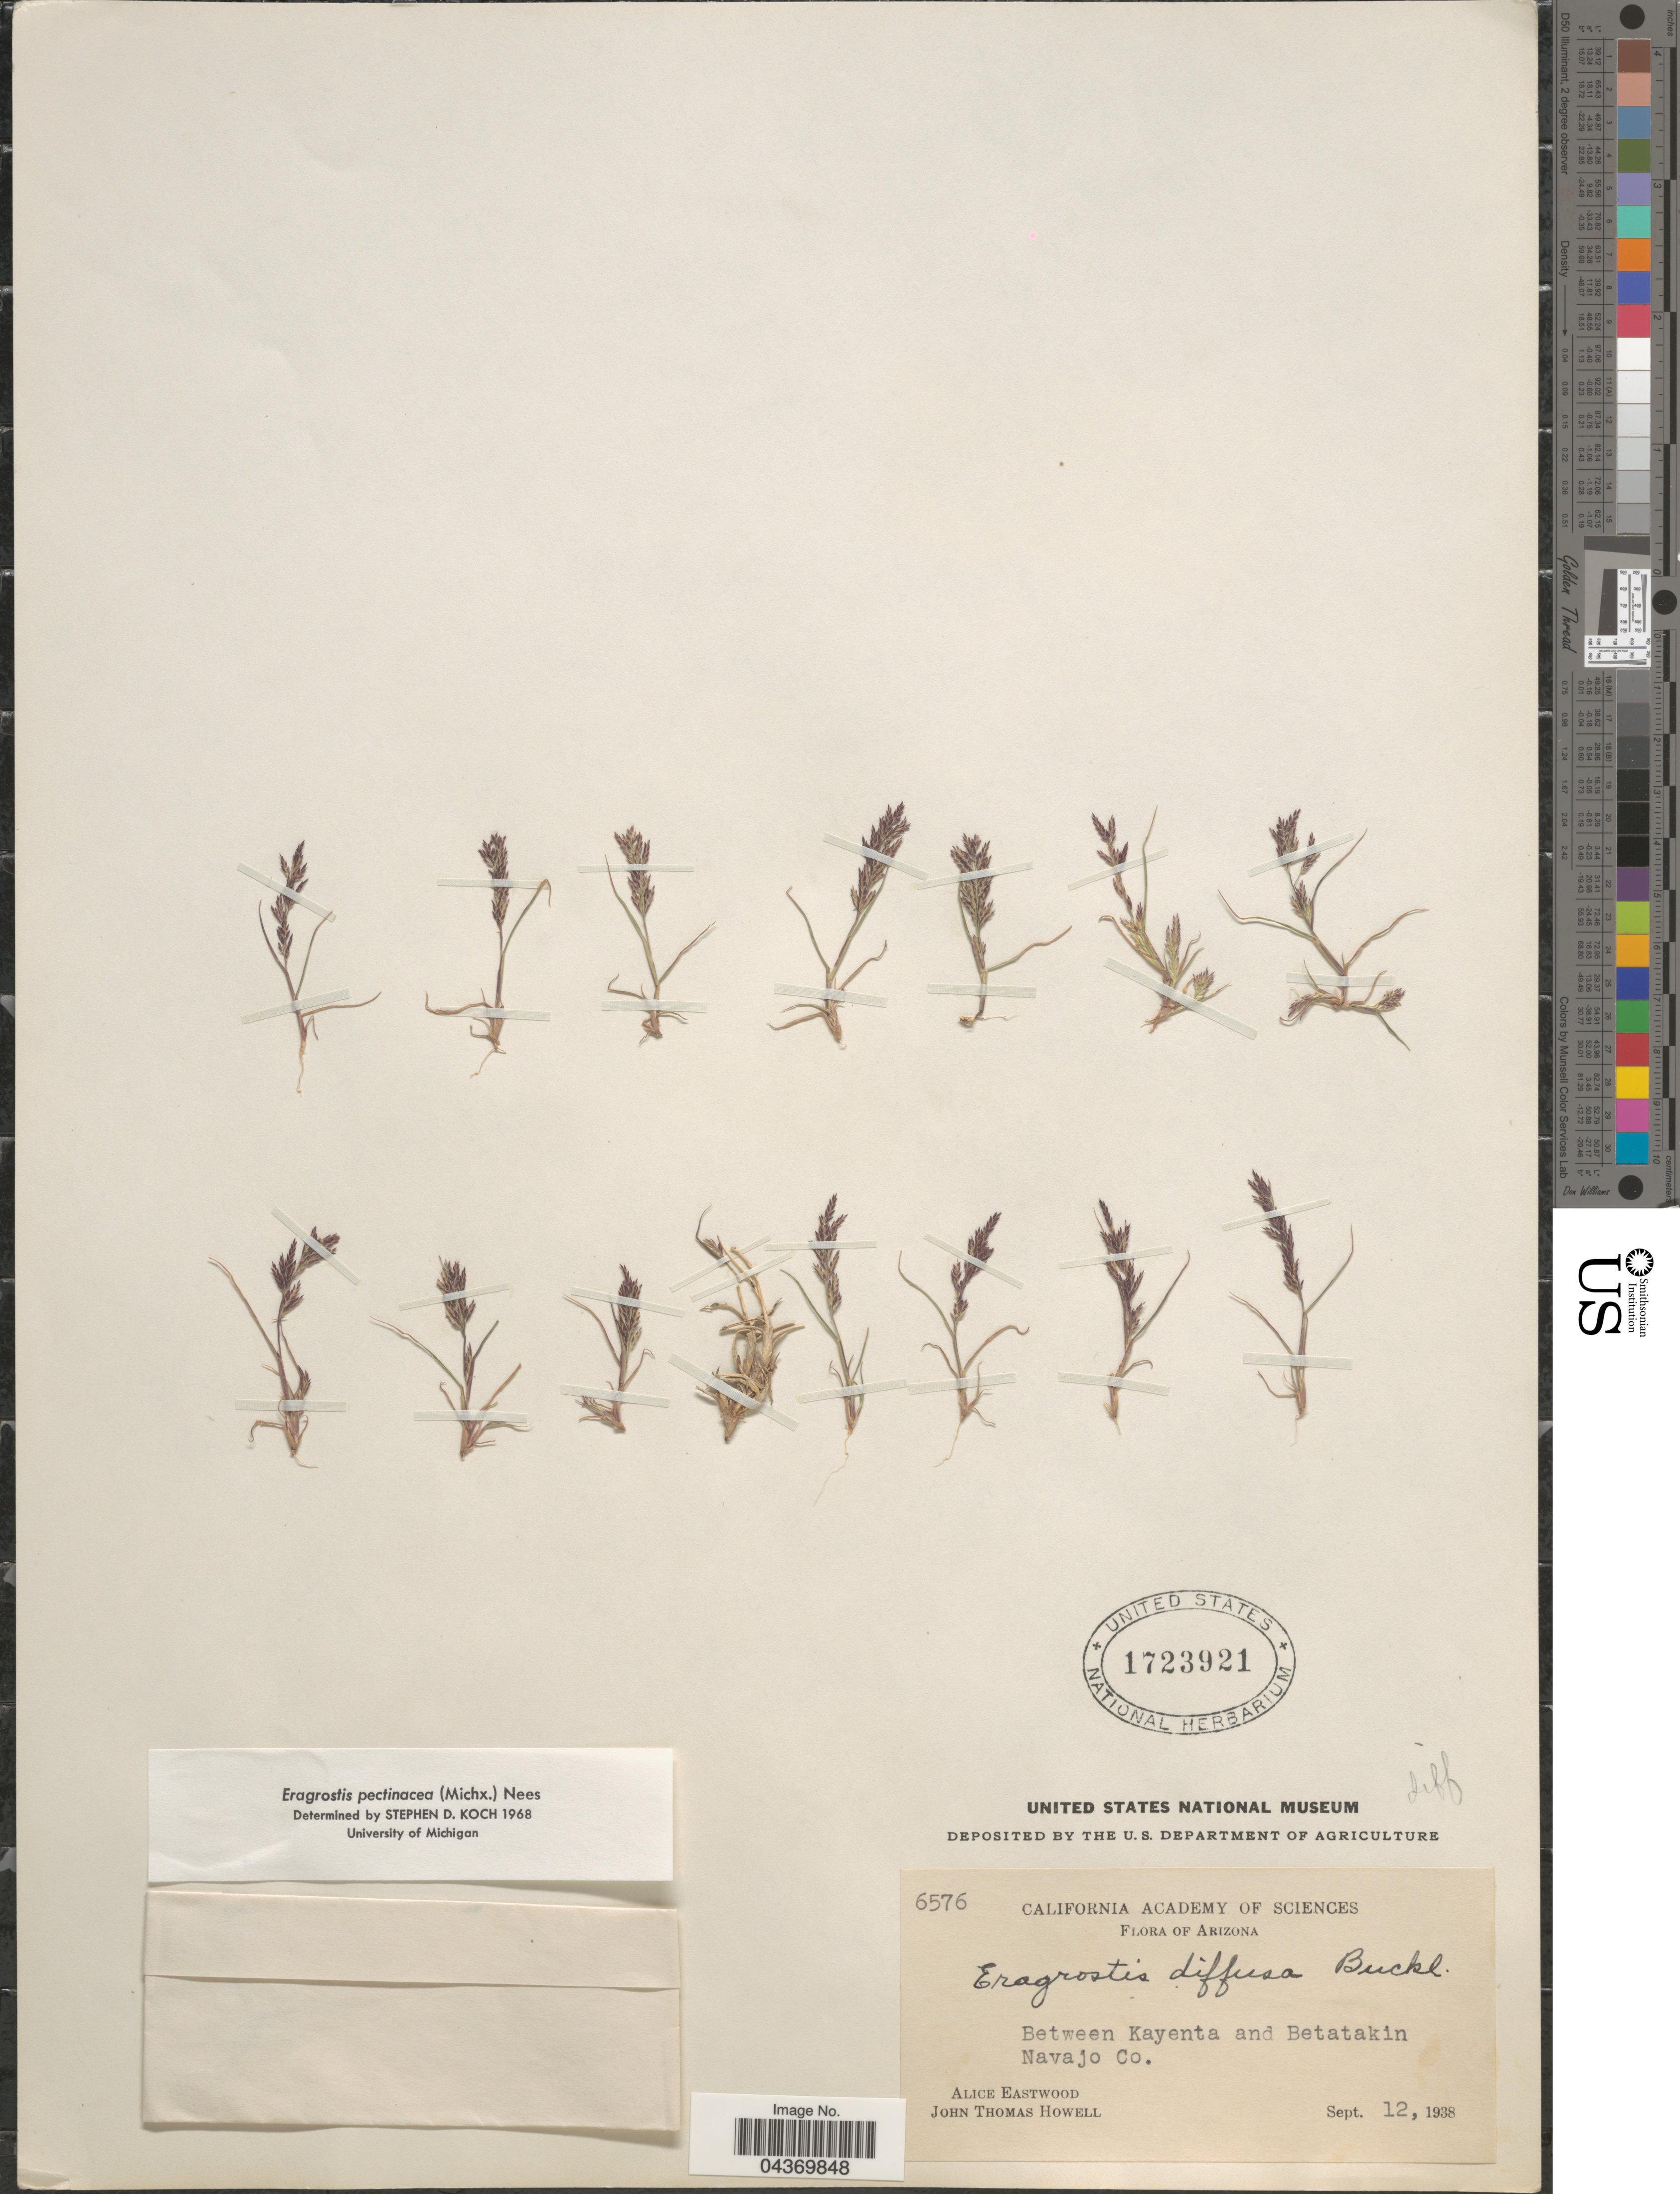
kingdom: Plantae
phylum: Tracheophyta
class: Liliopsida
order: Poales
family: Poaceae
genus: Eragrostis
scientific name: Eragrostis pectinacea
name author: (Michx.) Nees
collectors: A. Eastwood & J. T. Howell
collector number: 6576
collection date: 1938-09-12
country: United States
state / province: Arizona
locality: Between Kayenta and Betatakin Navajo Co.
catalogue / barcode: US 1723921